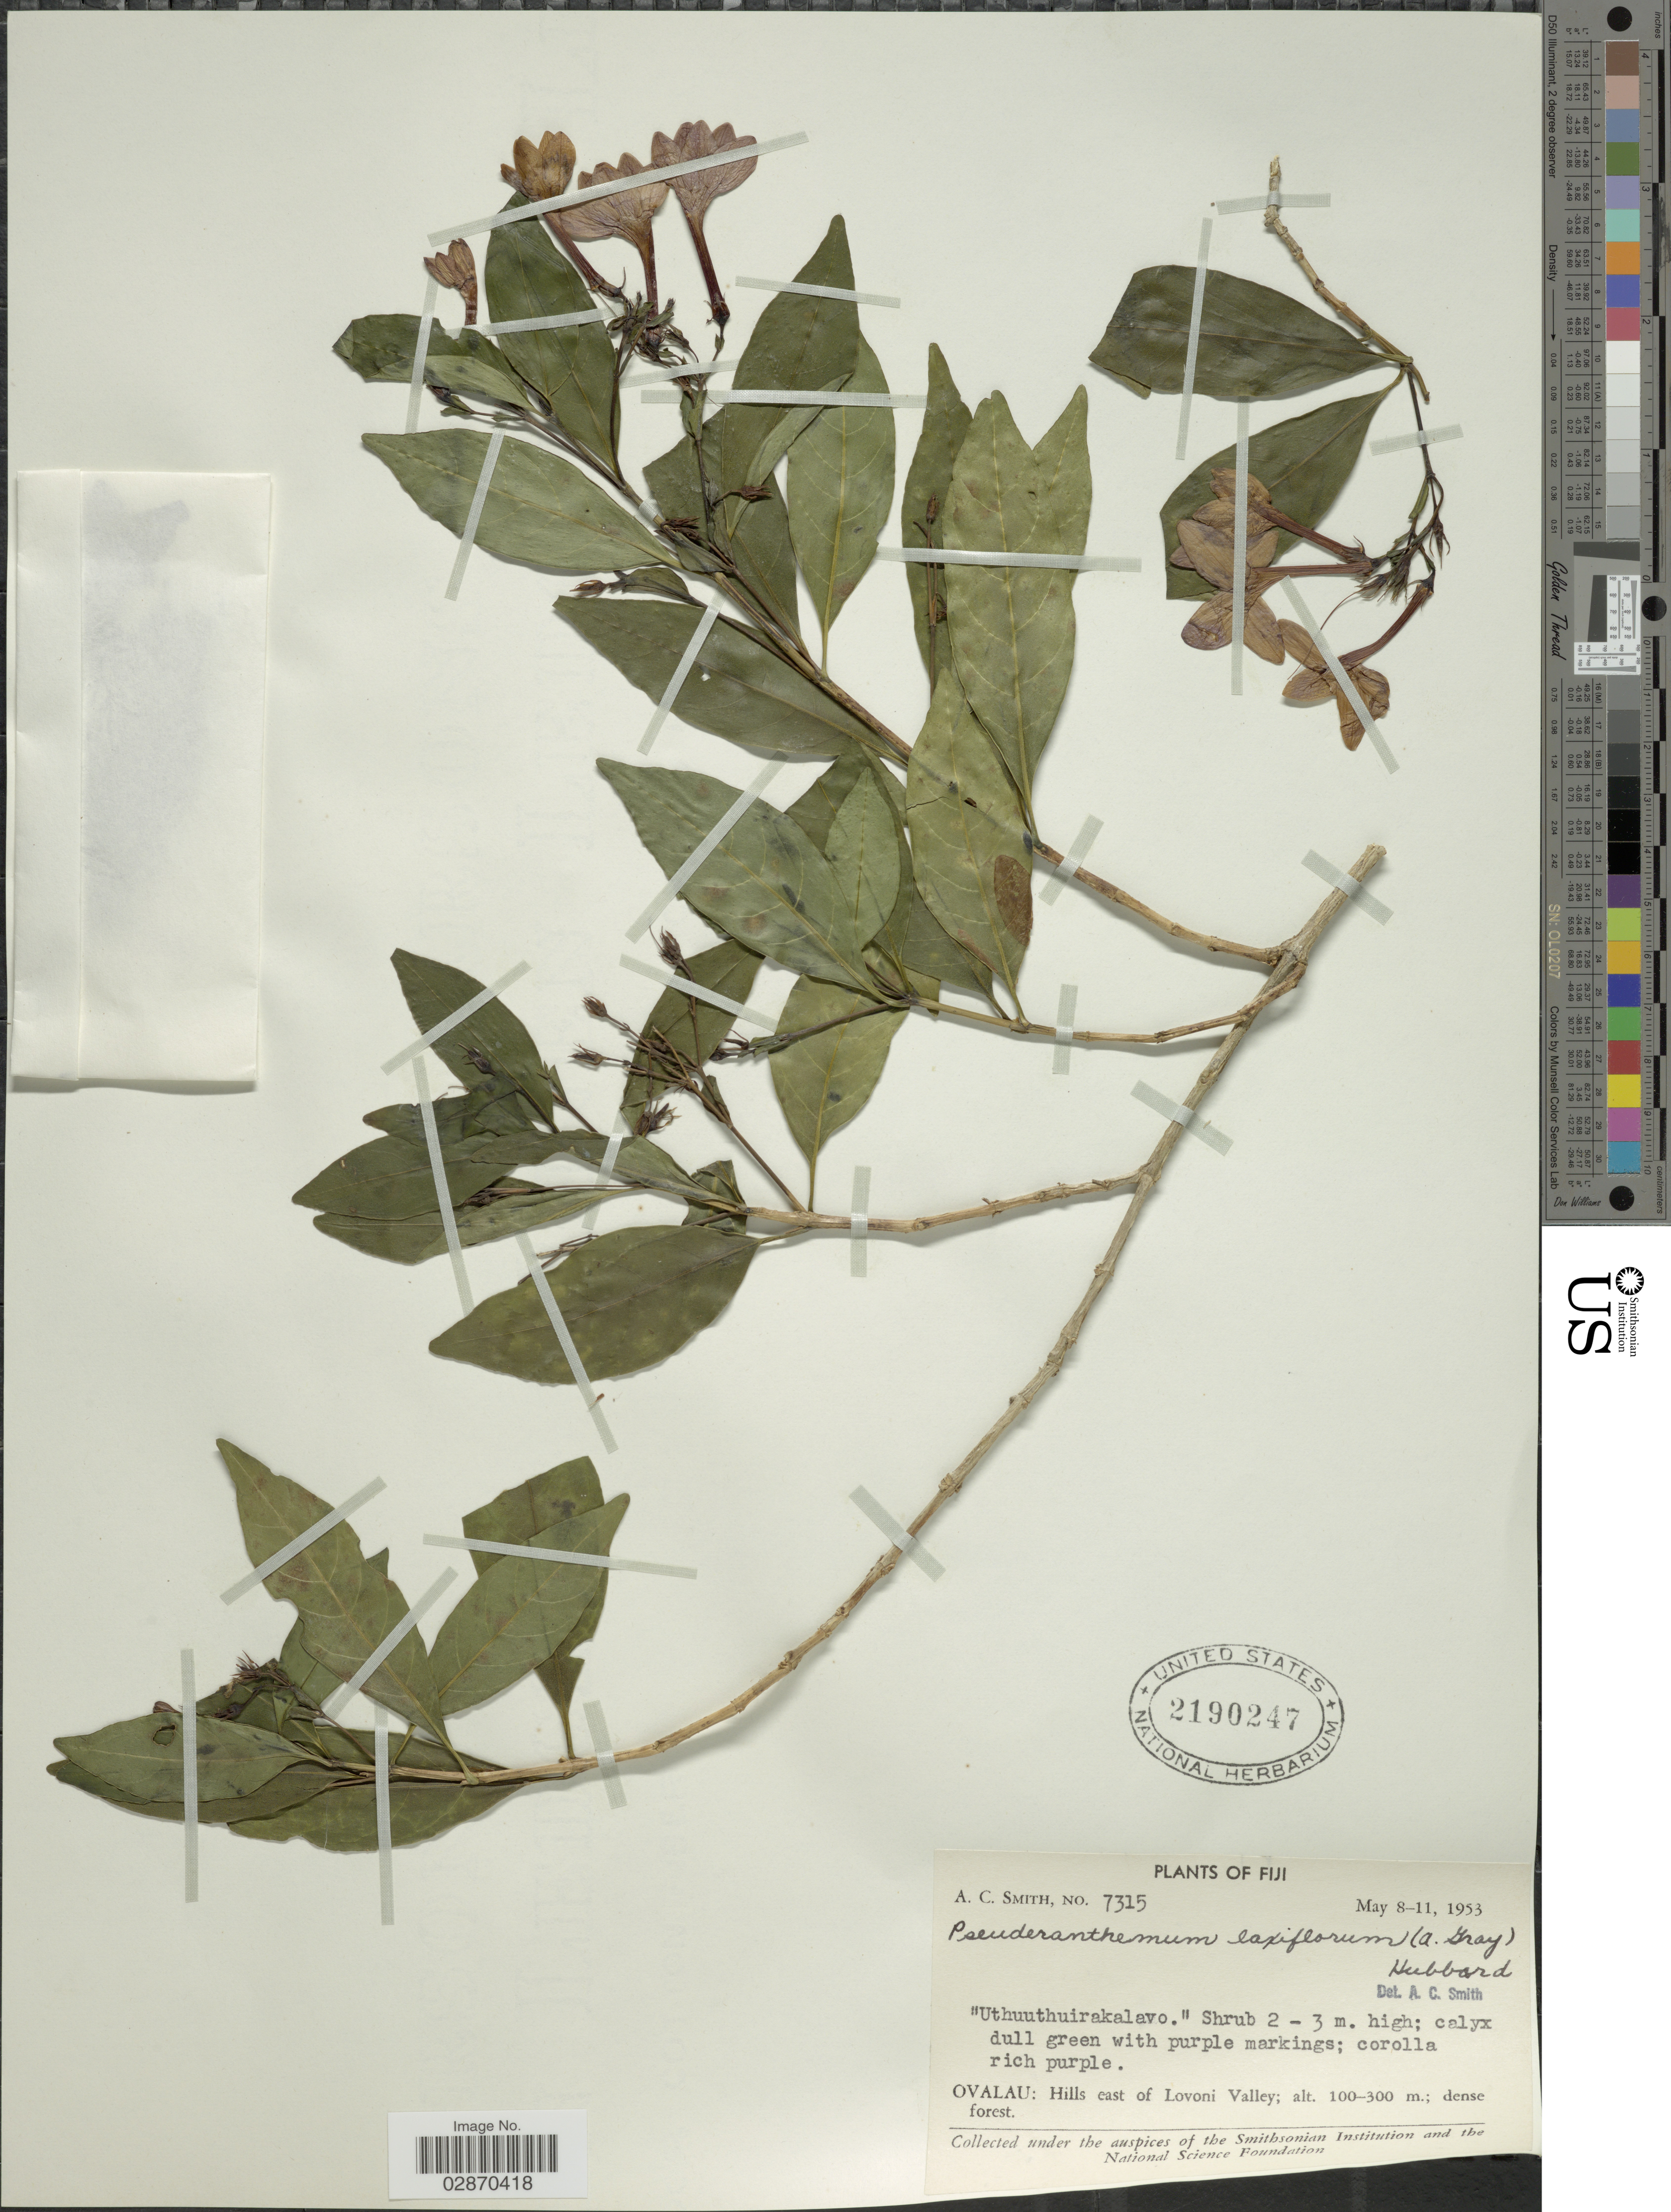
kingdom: Plantae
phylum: Tracheophyta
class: Magnoliopsida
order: Lamiales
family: Acanthaceae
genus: Pseuderanthemum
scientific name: Pseuderanthemum laxiflorum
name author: (A. Gray)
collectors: A. C. Smith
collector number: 7315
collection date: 1953-05-08/1953-05-11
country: Fiji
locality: Ovalau: Hills east of Lovoni Valley.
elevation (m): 100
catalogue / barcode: US 2190247